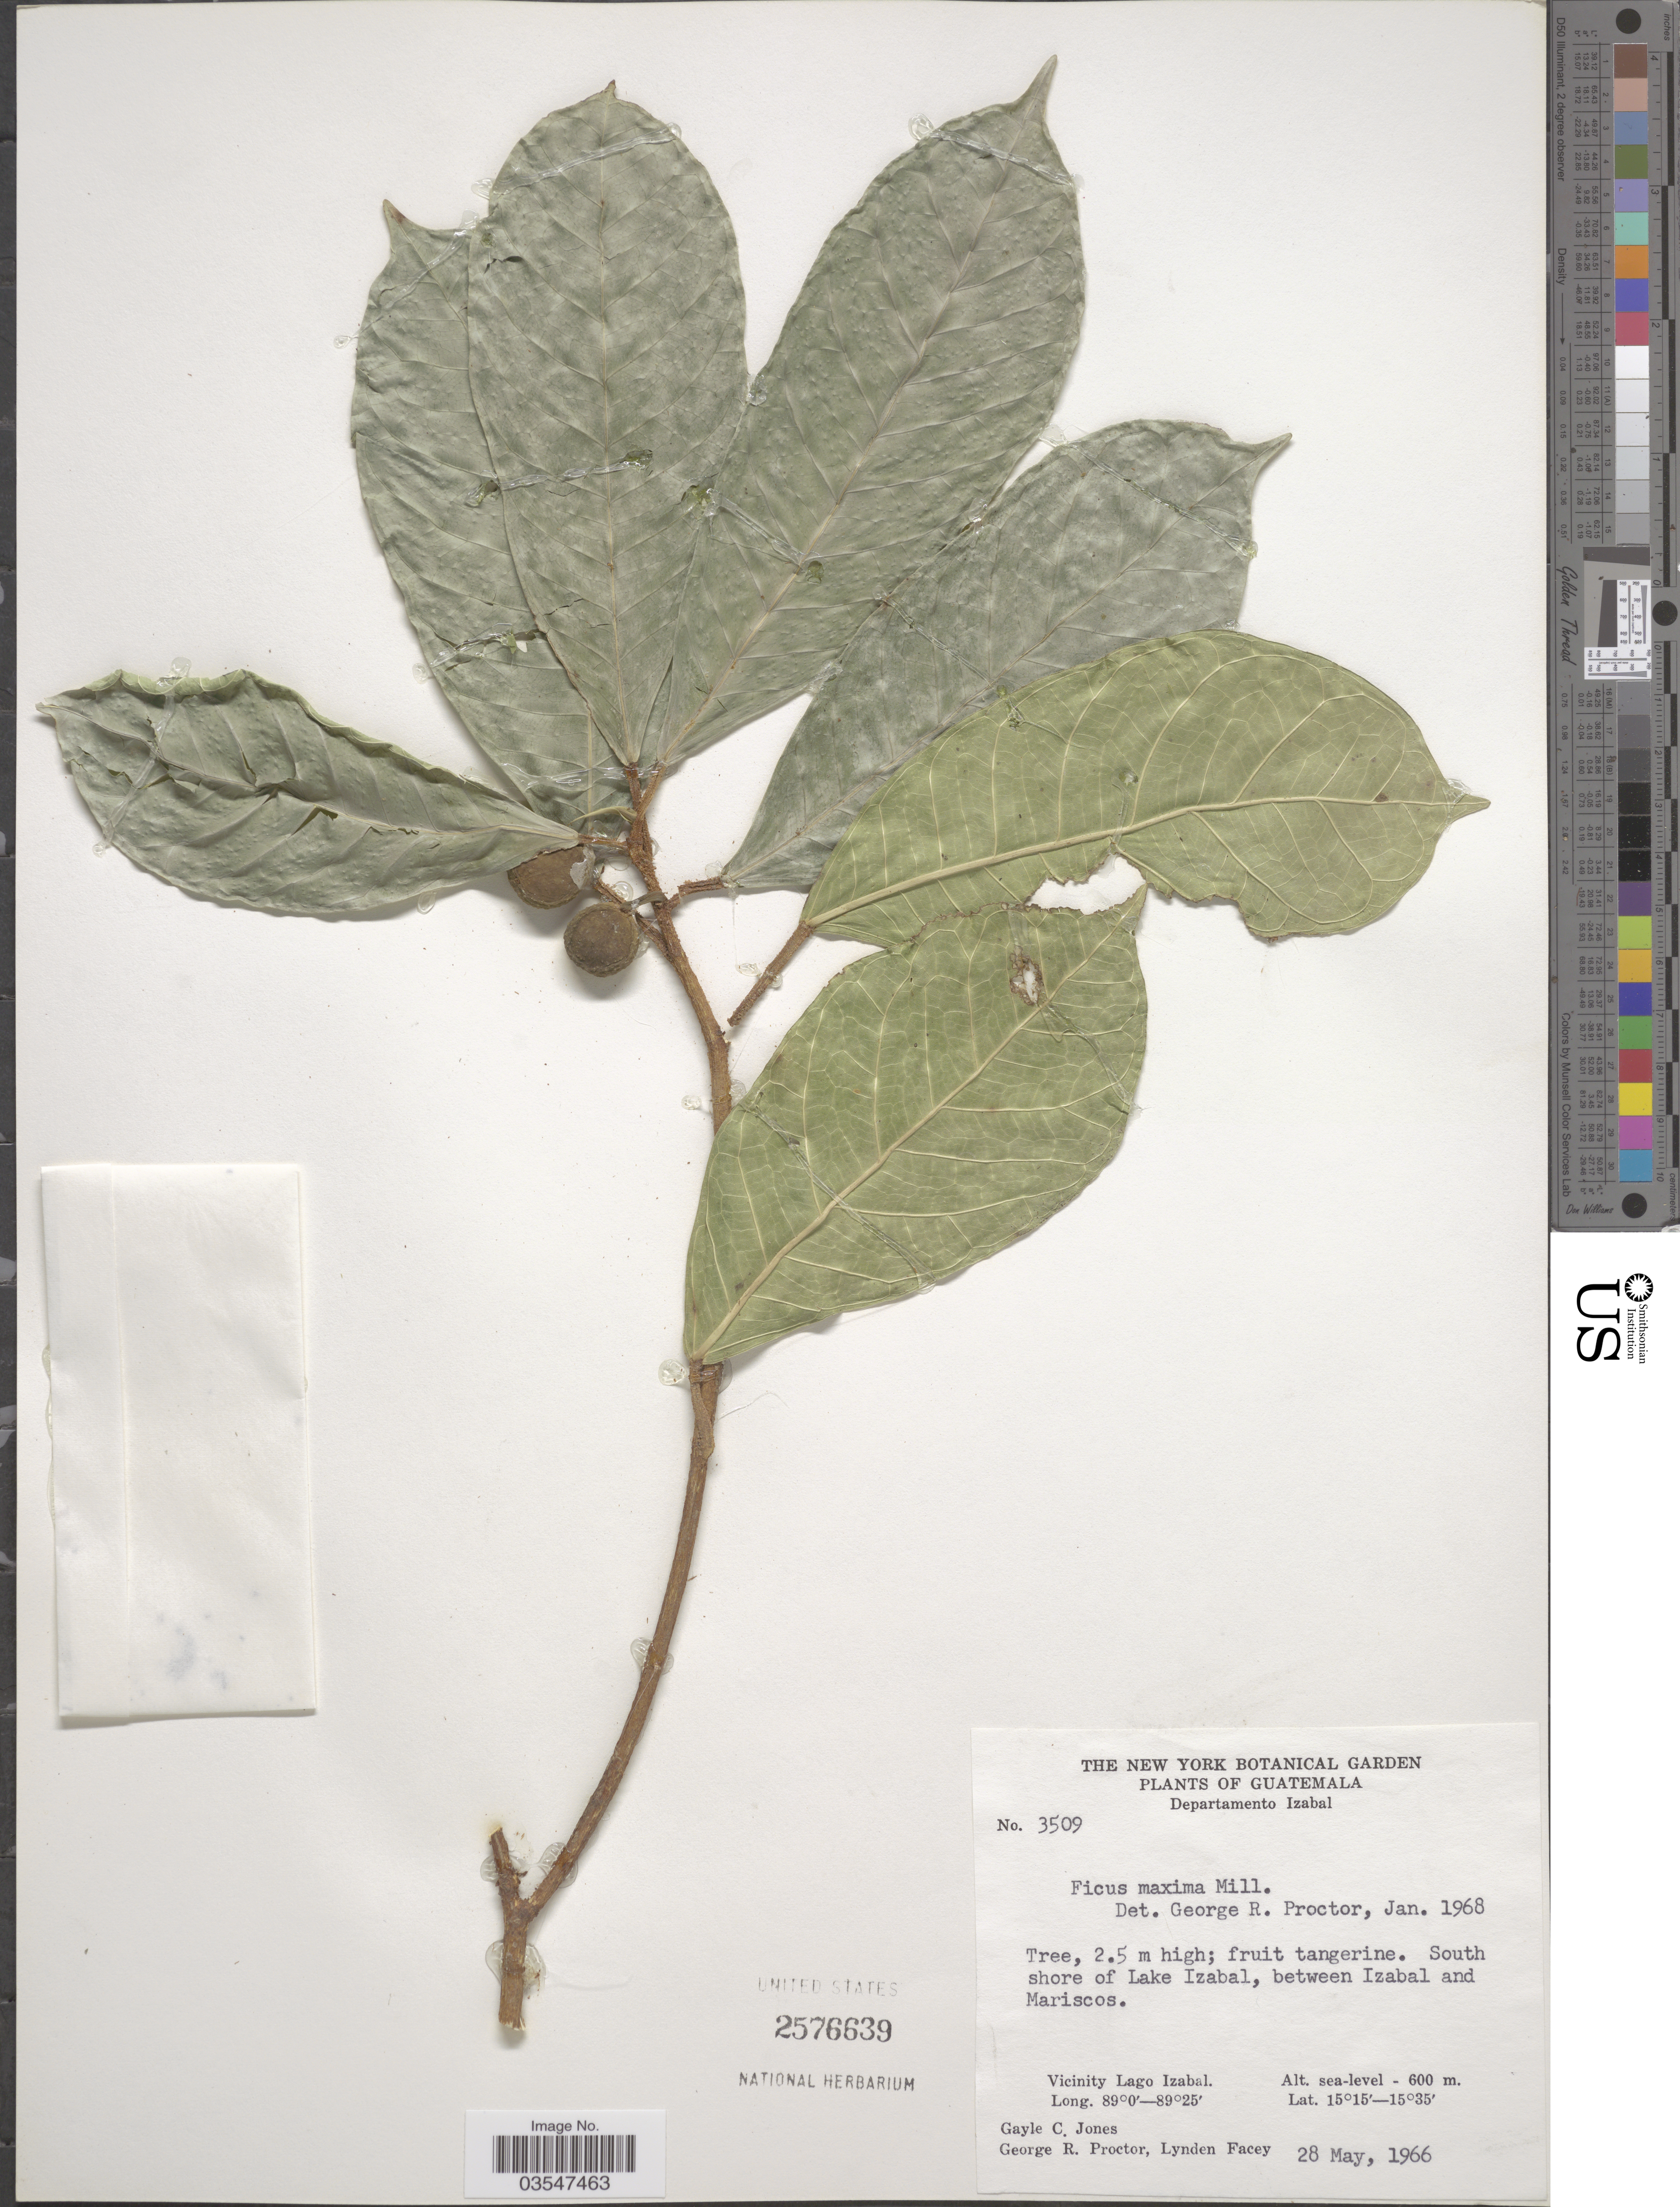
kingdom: Plantae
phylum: Tracheophyta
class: Magnoliopsida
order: Rosales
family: Moraceae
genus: Ficus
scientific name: Ficus maxima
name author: Mill.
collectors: G. C. Jones, R. Proctor & L. Facey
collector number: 3509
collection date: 1966-05-28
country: Guatemala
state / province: Izabal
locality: South shore of Lake Izabal, between Izabal and Mariscos. Vicinity of Lago Izabal.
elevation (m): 0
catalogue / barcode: US 2576639